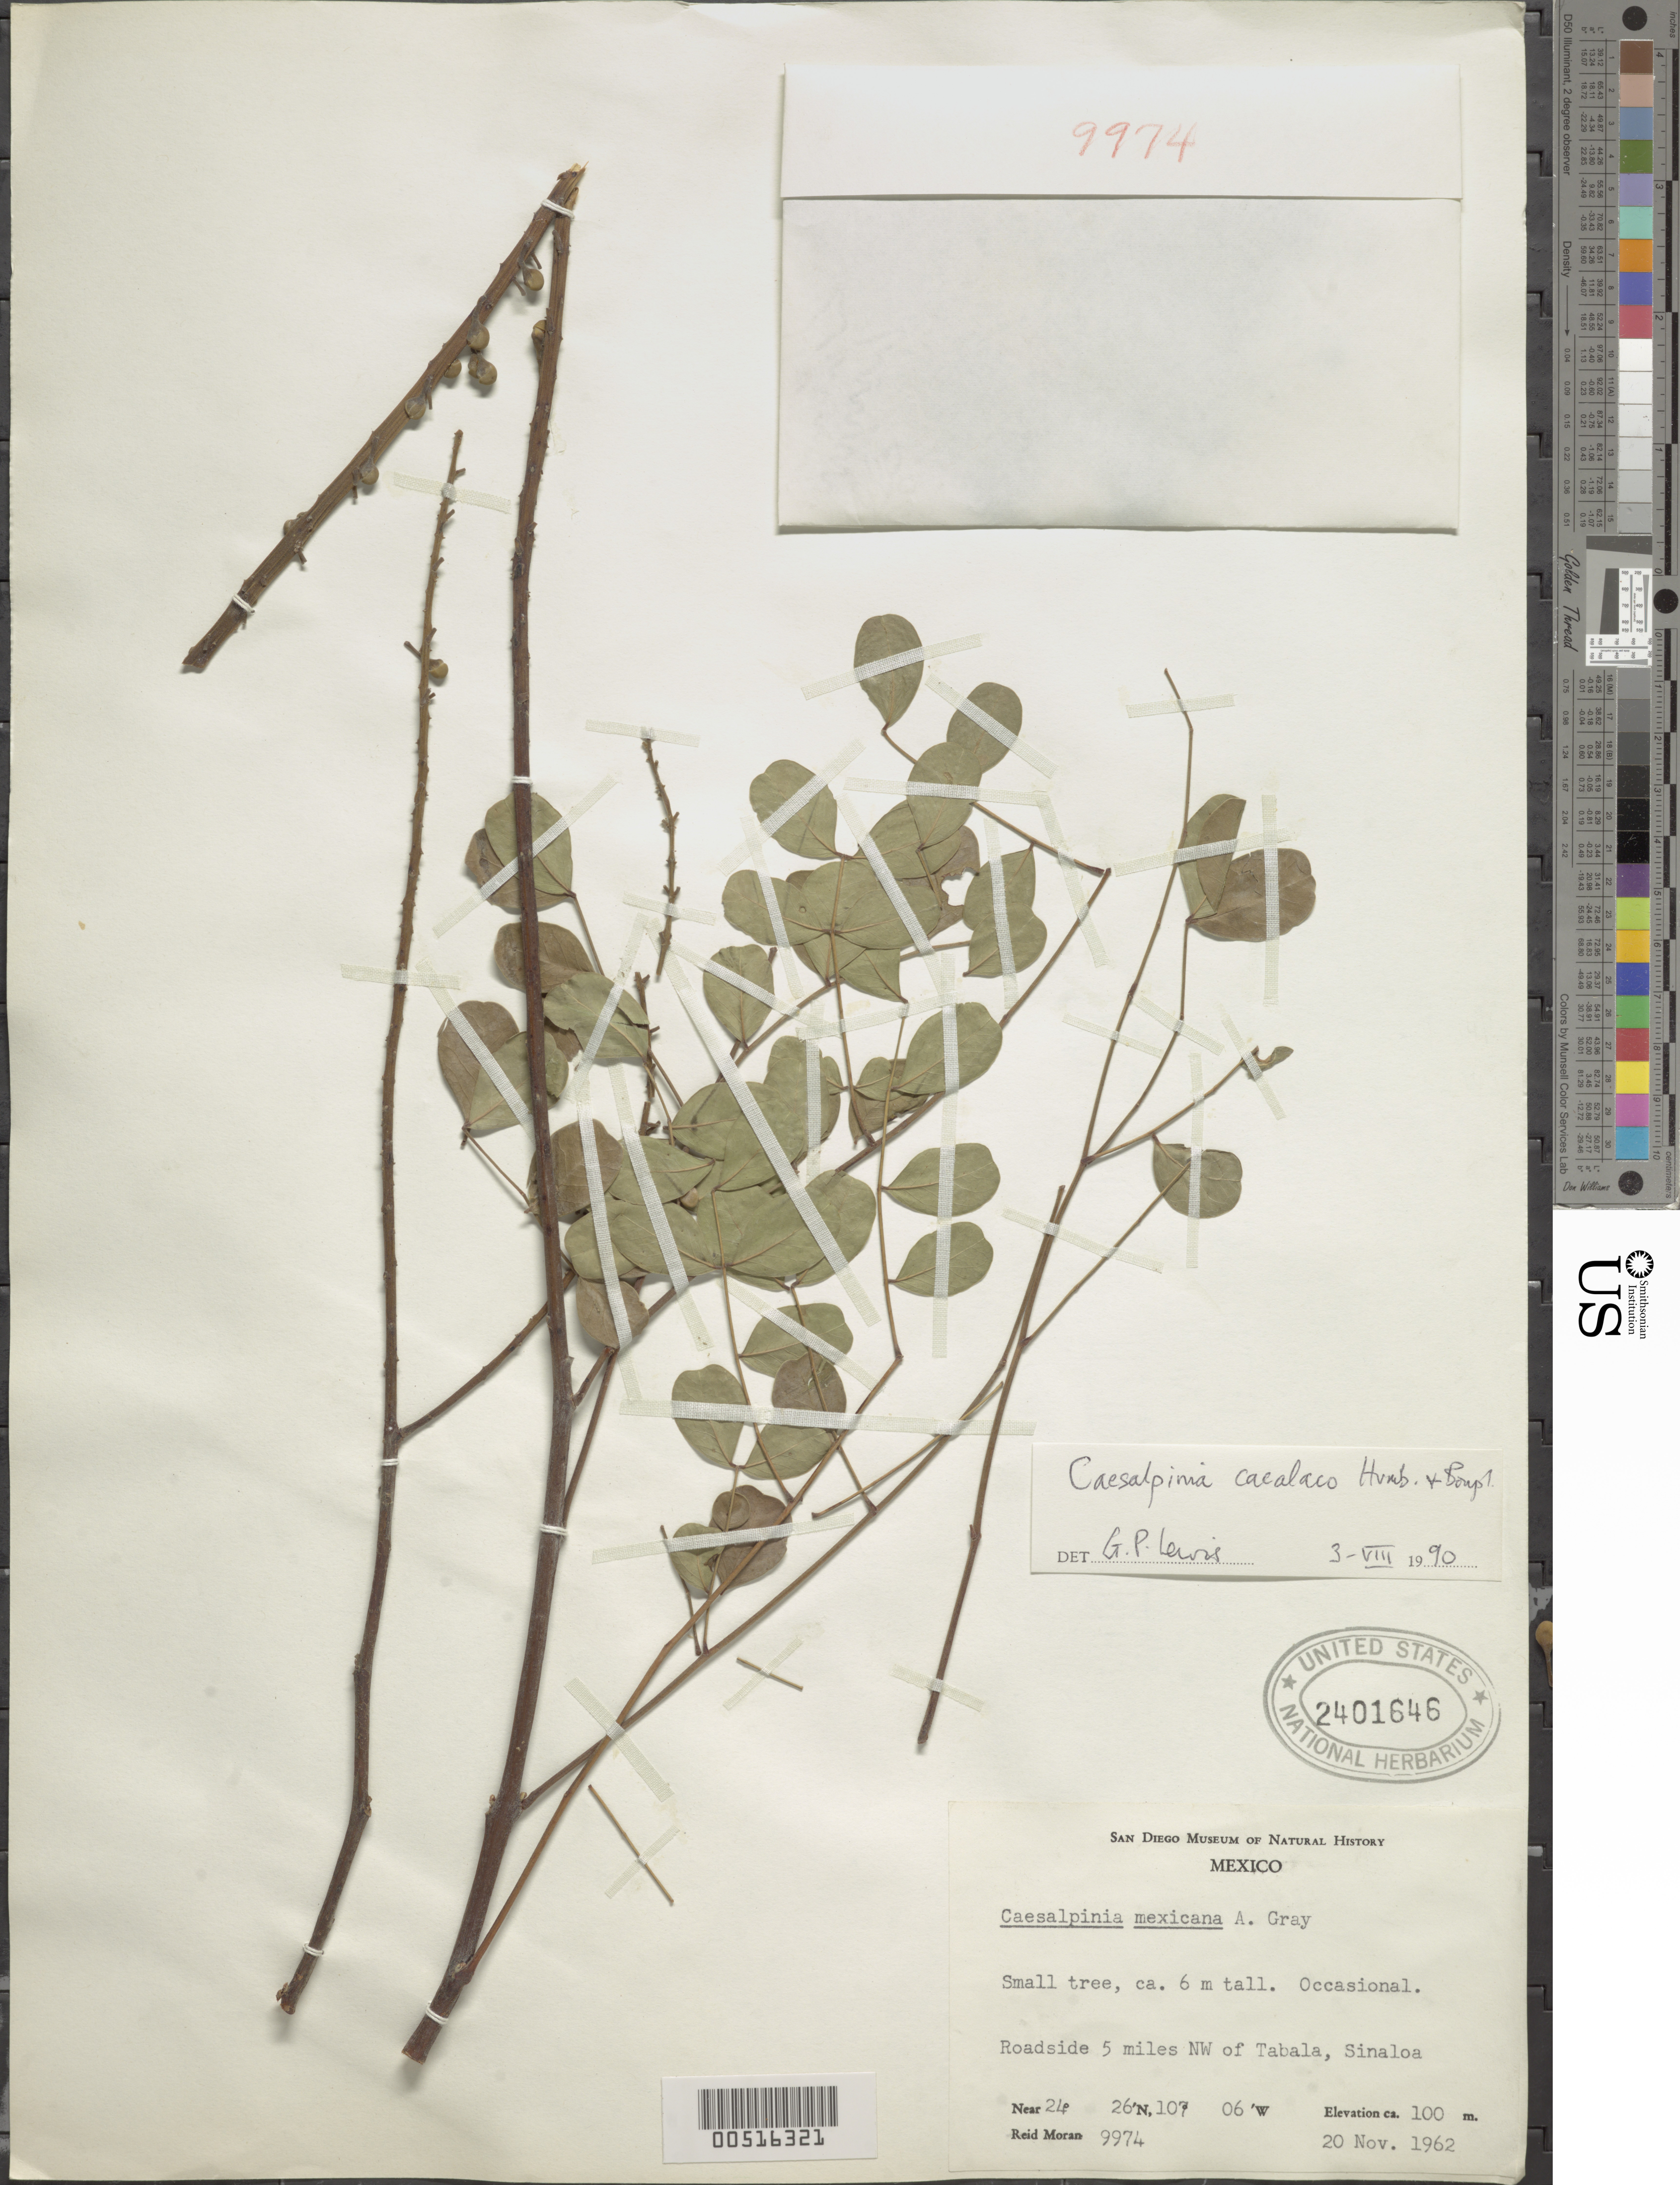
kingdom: Plantae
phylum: Tracheophyta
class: Magnoliopsida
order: Fabales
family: Fabaceae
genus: Tara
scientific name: Tara cacalaco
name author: (Bonpl.) Molinari & Sánchez Och.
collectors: R. V. Moran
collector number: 9974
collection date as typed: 20 Nov 1962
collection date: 1962-11-20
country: Mexico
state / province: Sinaloa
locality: Nw of tabala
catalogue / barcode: US 2401646